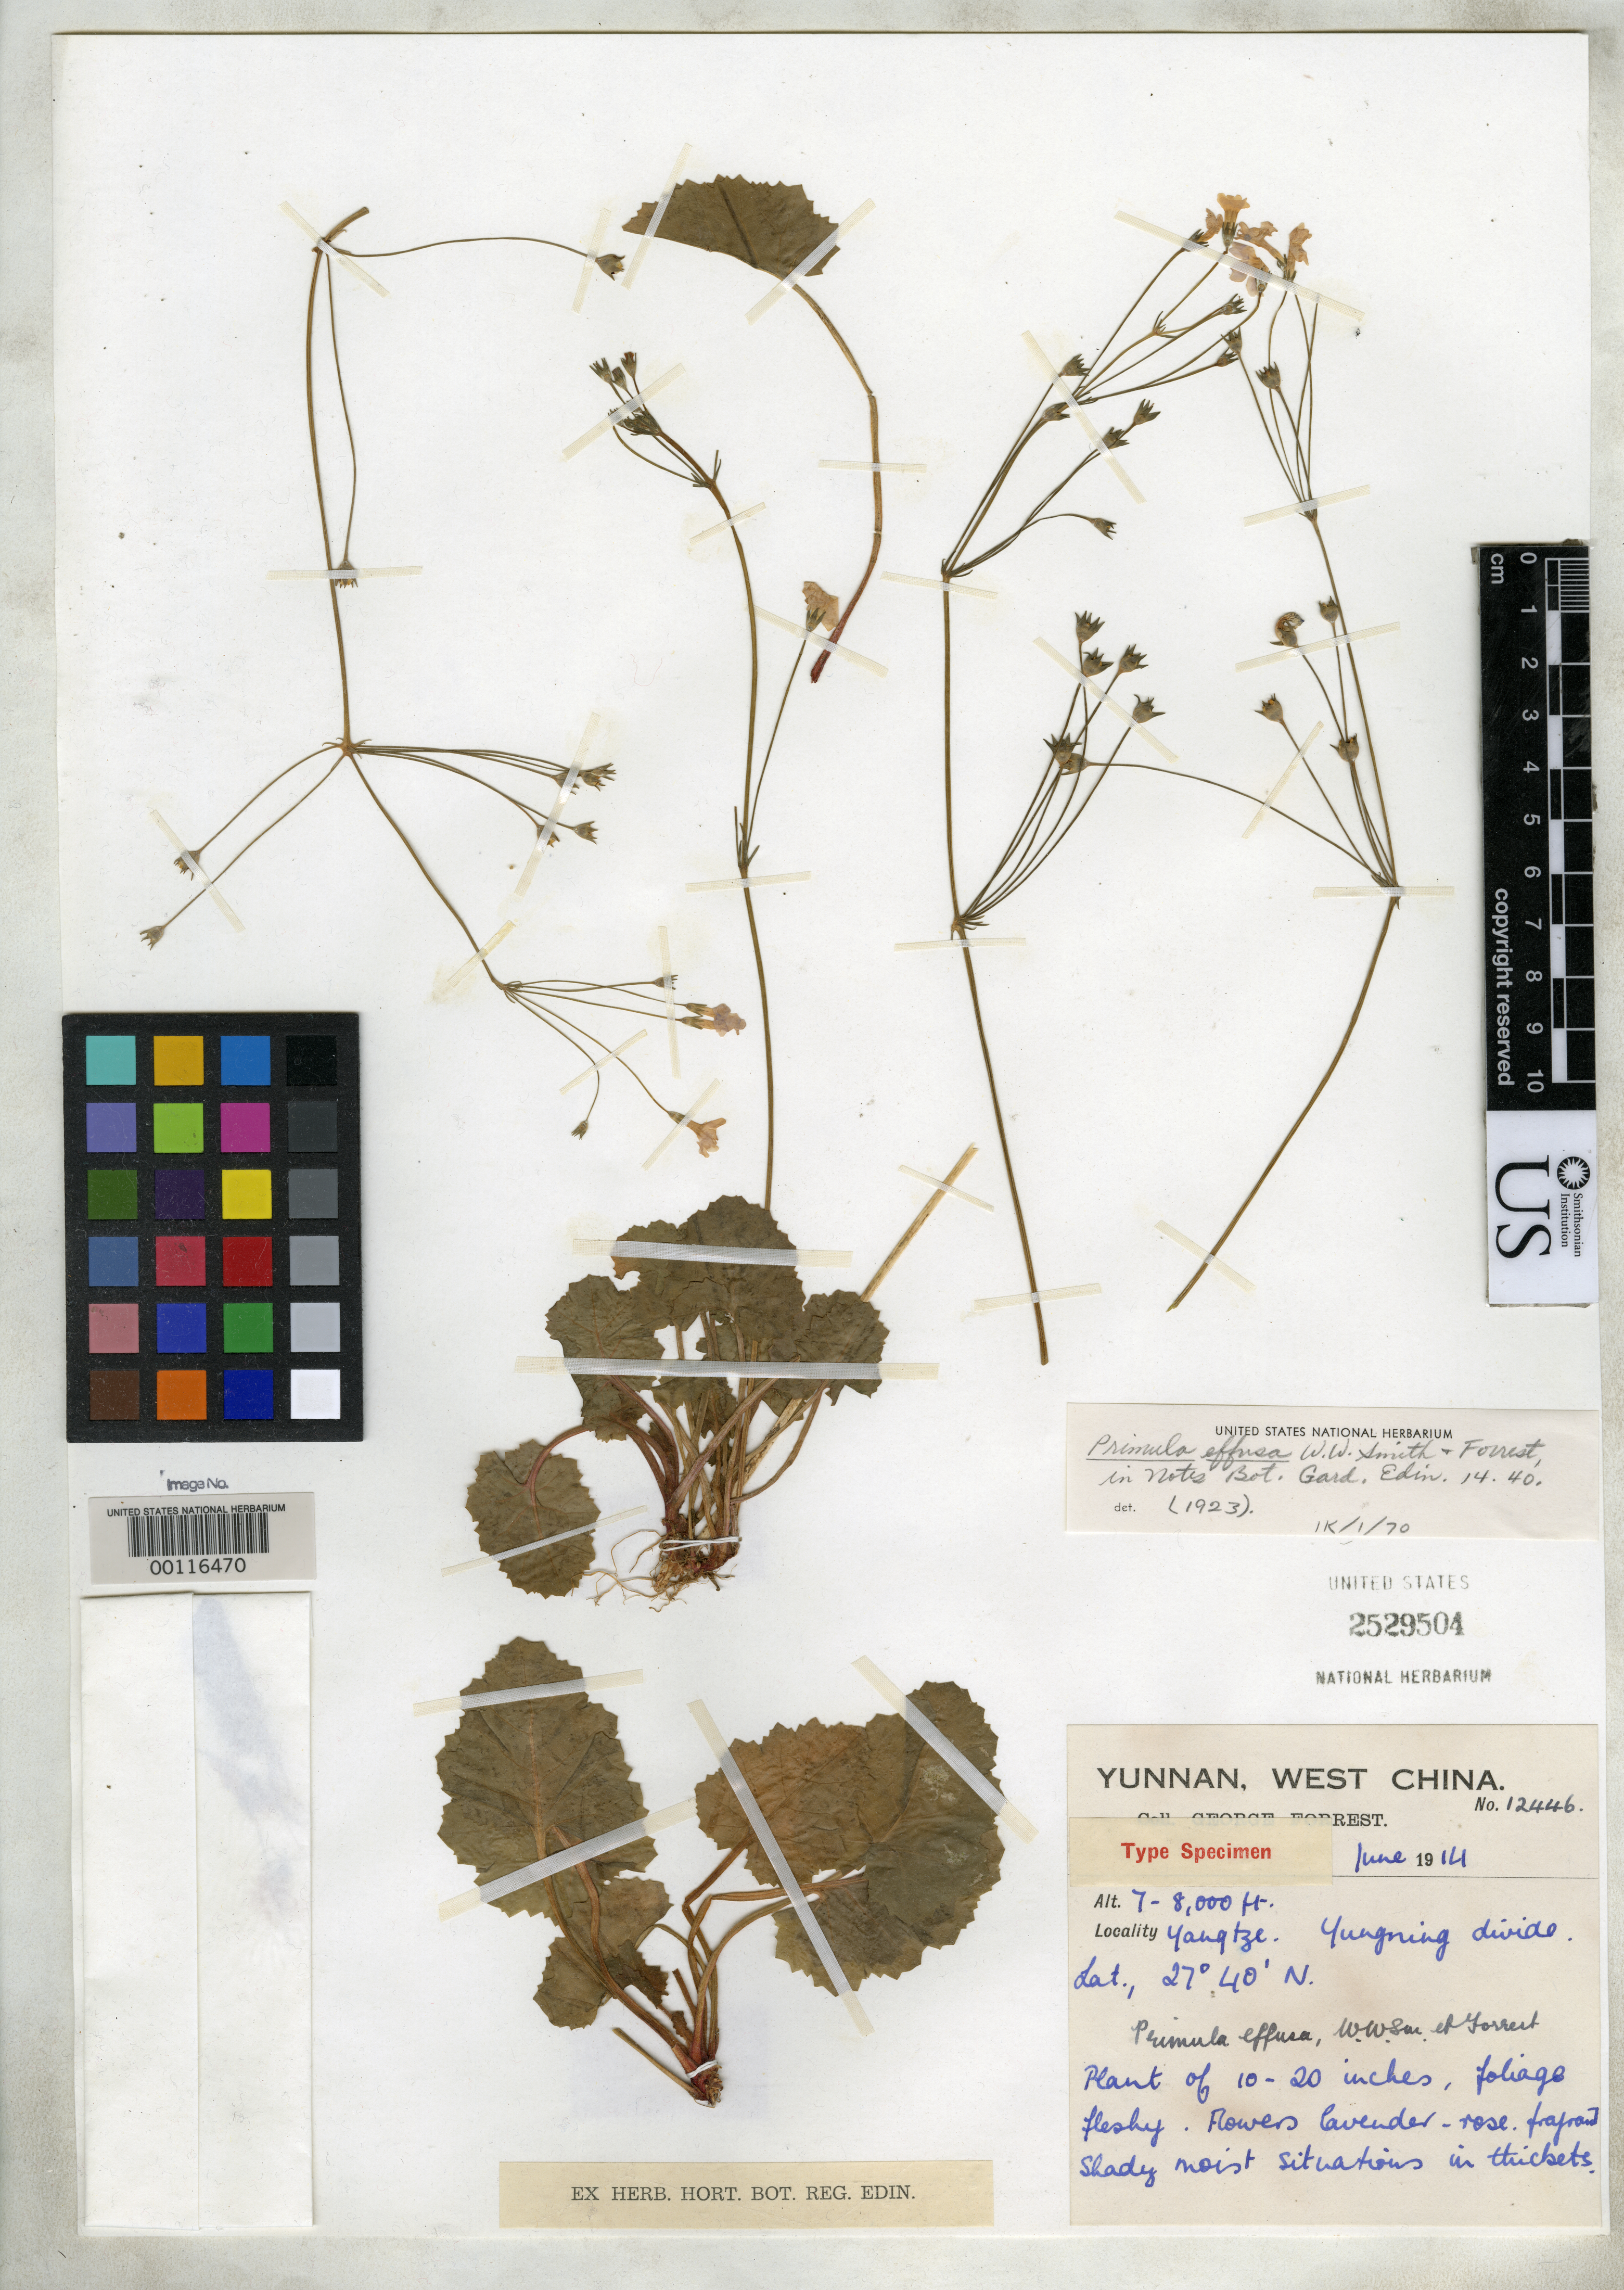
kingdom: Plantae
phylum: Tracheophyta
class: Magnoliopsida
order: Ericales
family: Primulaceae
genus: Primula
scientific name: Primula effusa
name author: W.W. Sm. & Forrest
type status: Syntype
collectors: G. Forrest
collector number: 12446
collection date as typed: Jun 1914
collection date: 1914-06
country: China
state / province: Yunnan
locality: Yangtse - Yung-ning divide.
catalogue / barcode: US 2529504